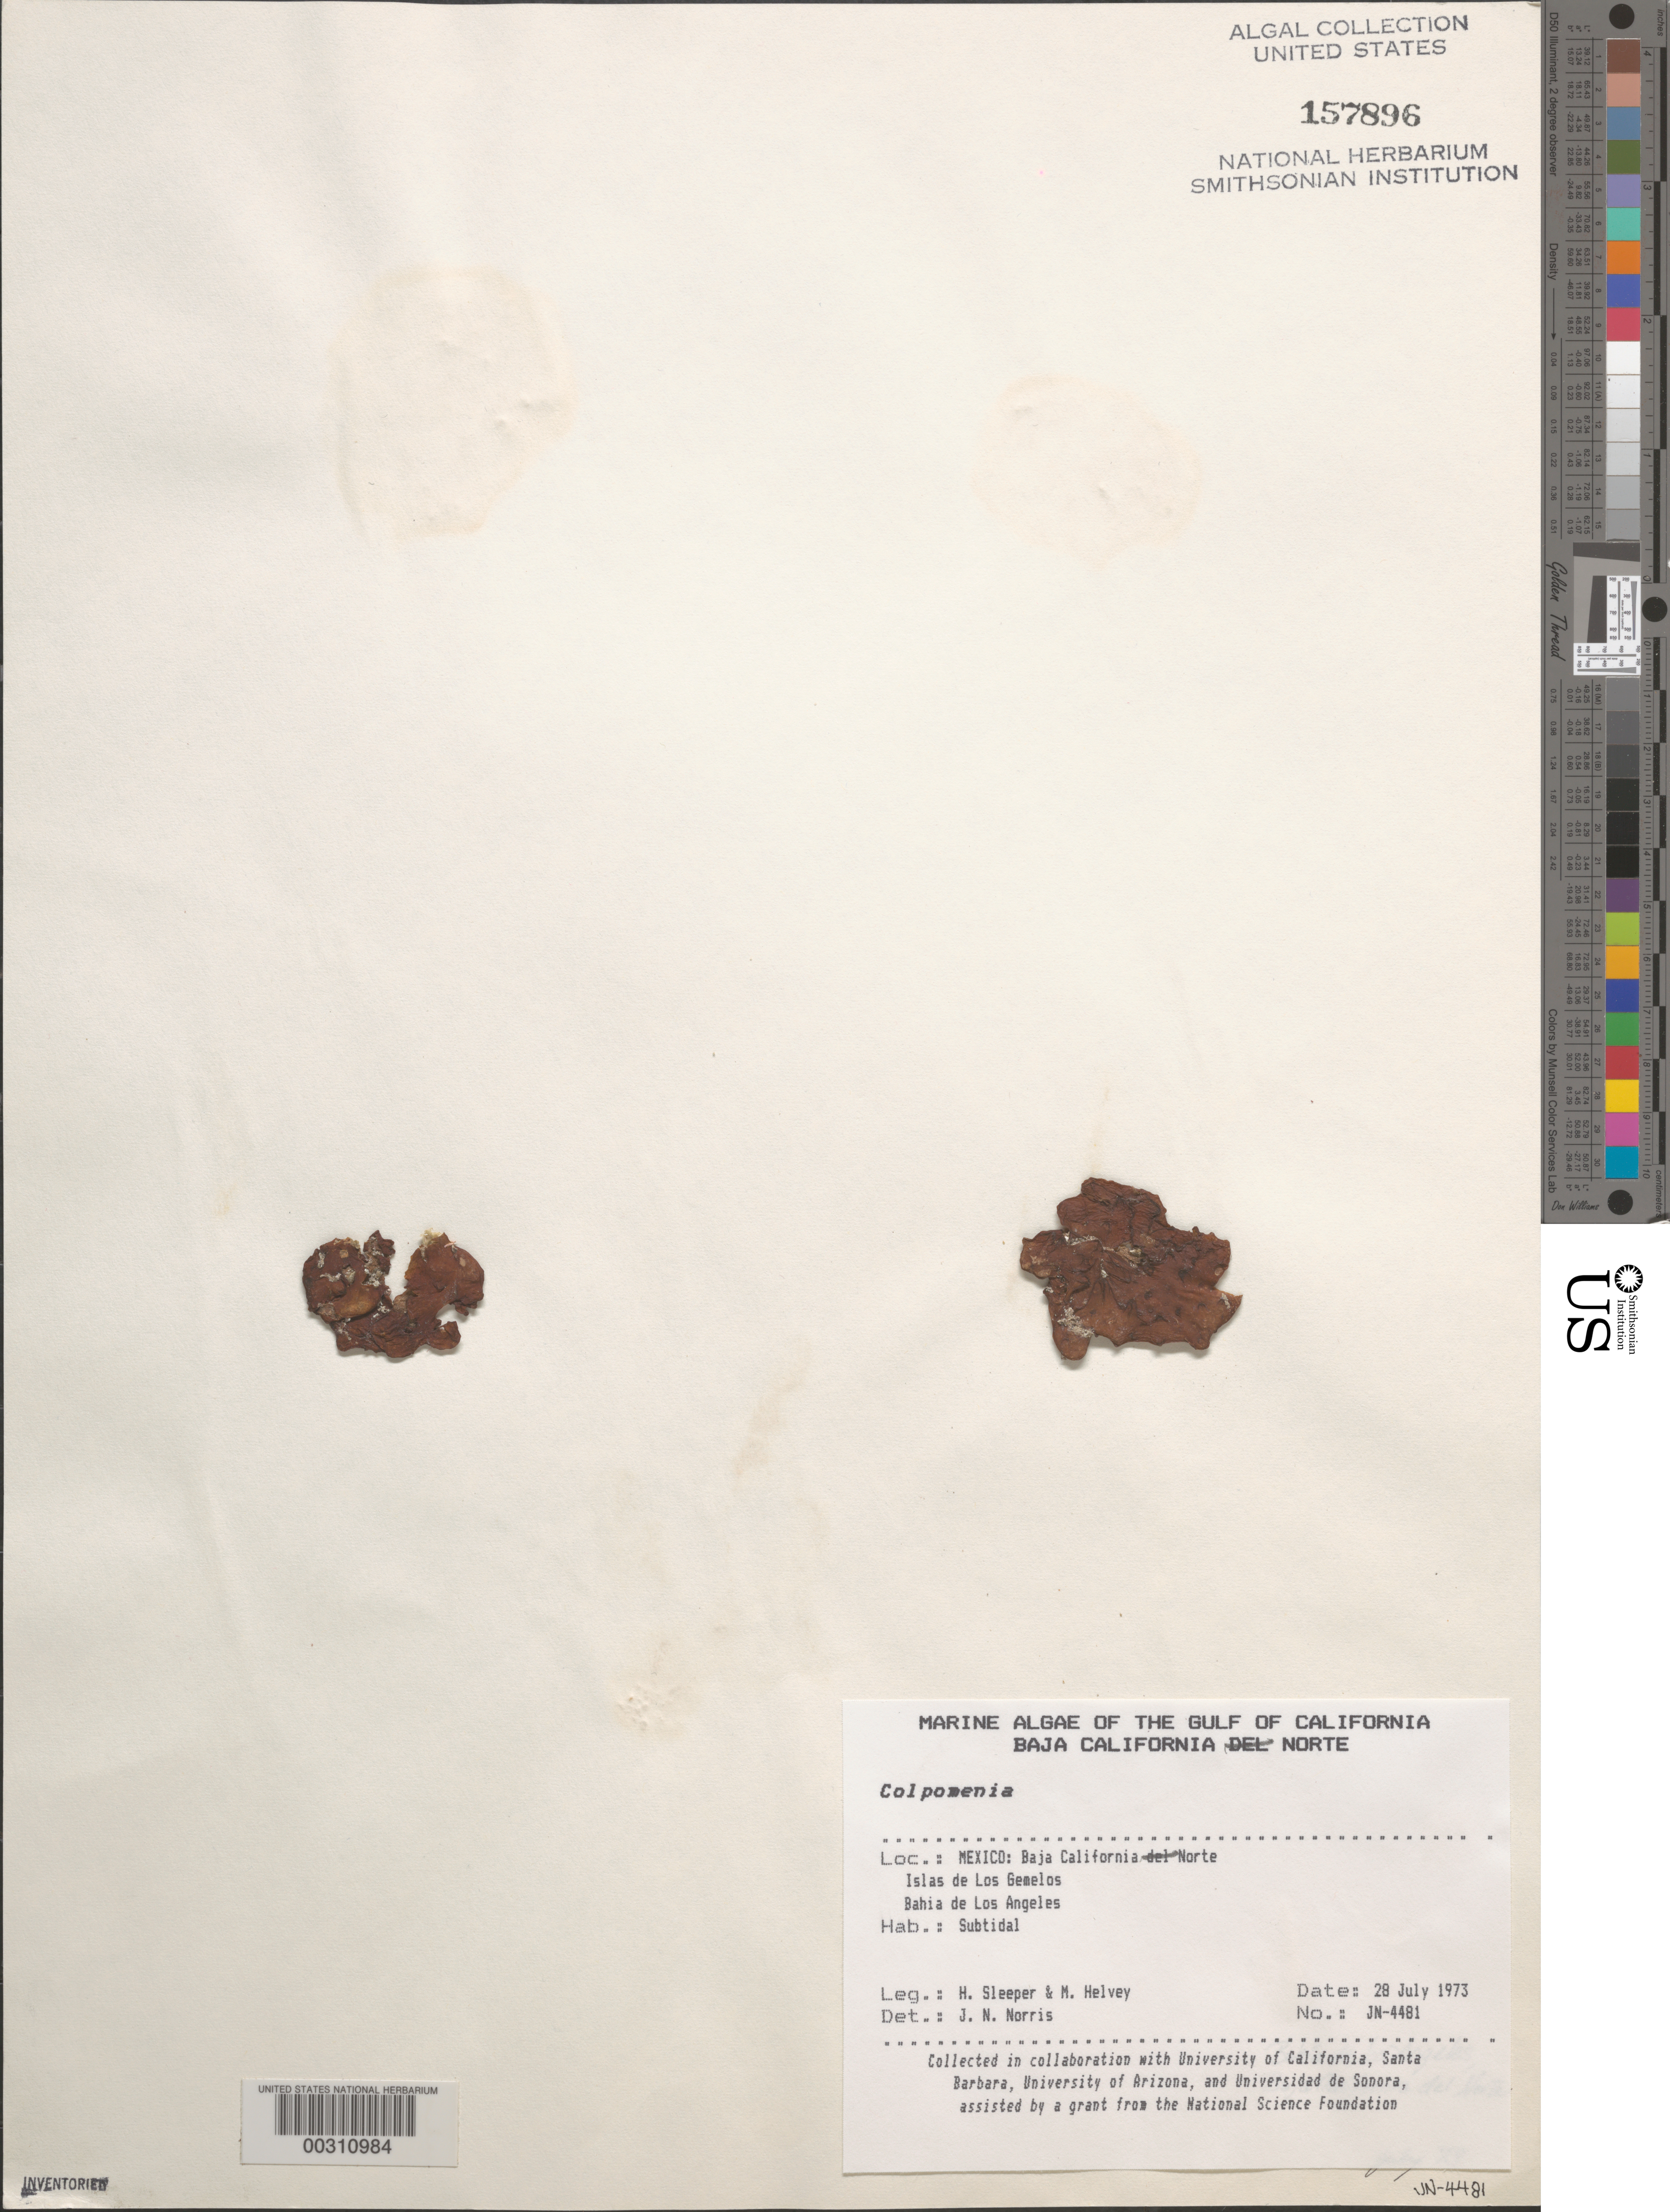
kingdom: Chromista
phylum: Ochrophyta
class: Phaeophyceae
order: Scytosiphonales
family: Scytosiphonaceae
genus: Colpomenia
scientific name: Colpomenia sp.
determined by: Norris, James N.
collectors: H. Sleeper & M. Helvey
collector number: JN-4481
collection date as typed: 28 Jul 1973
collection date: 1973-07-28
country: Mexico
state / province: Baja California Norte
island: Isla de Los Gemelitos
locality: Bahia de los Angeles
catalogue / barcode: US 157896